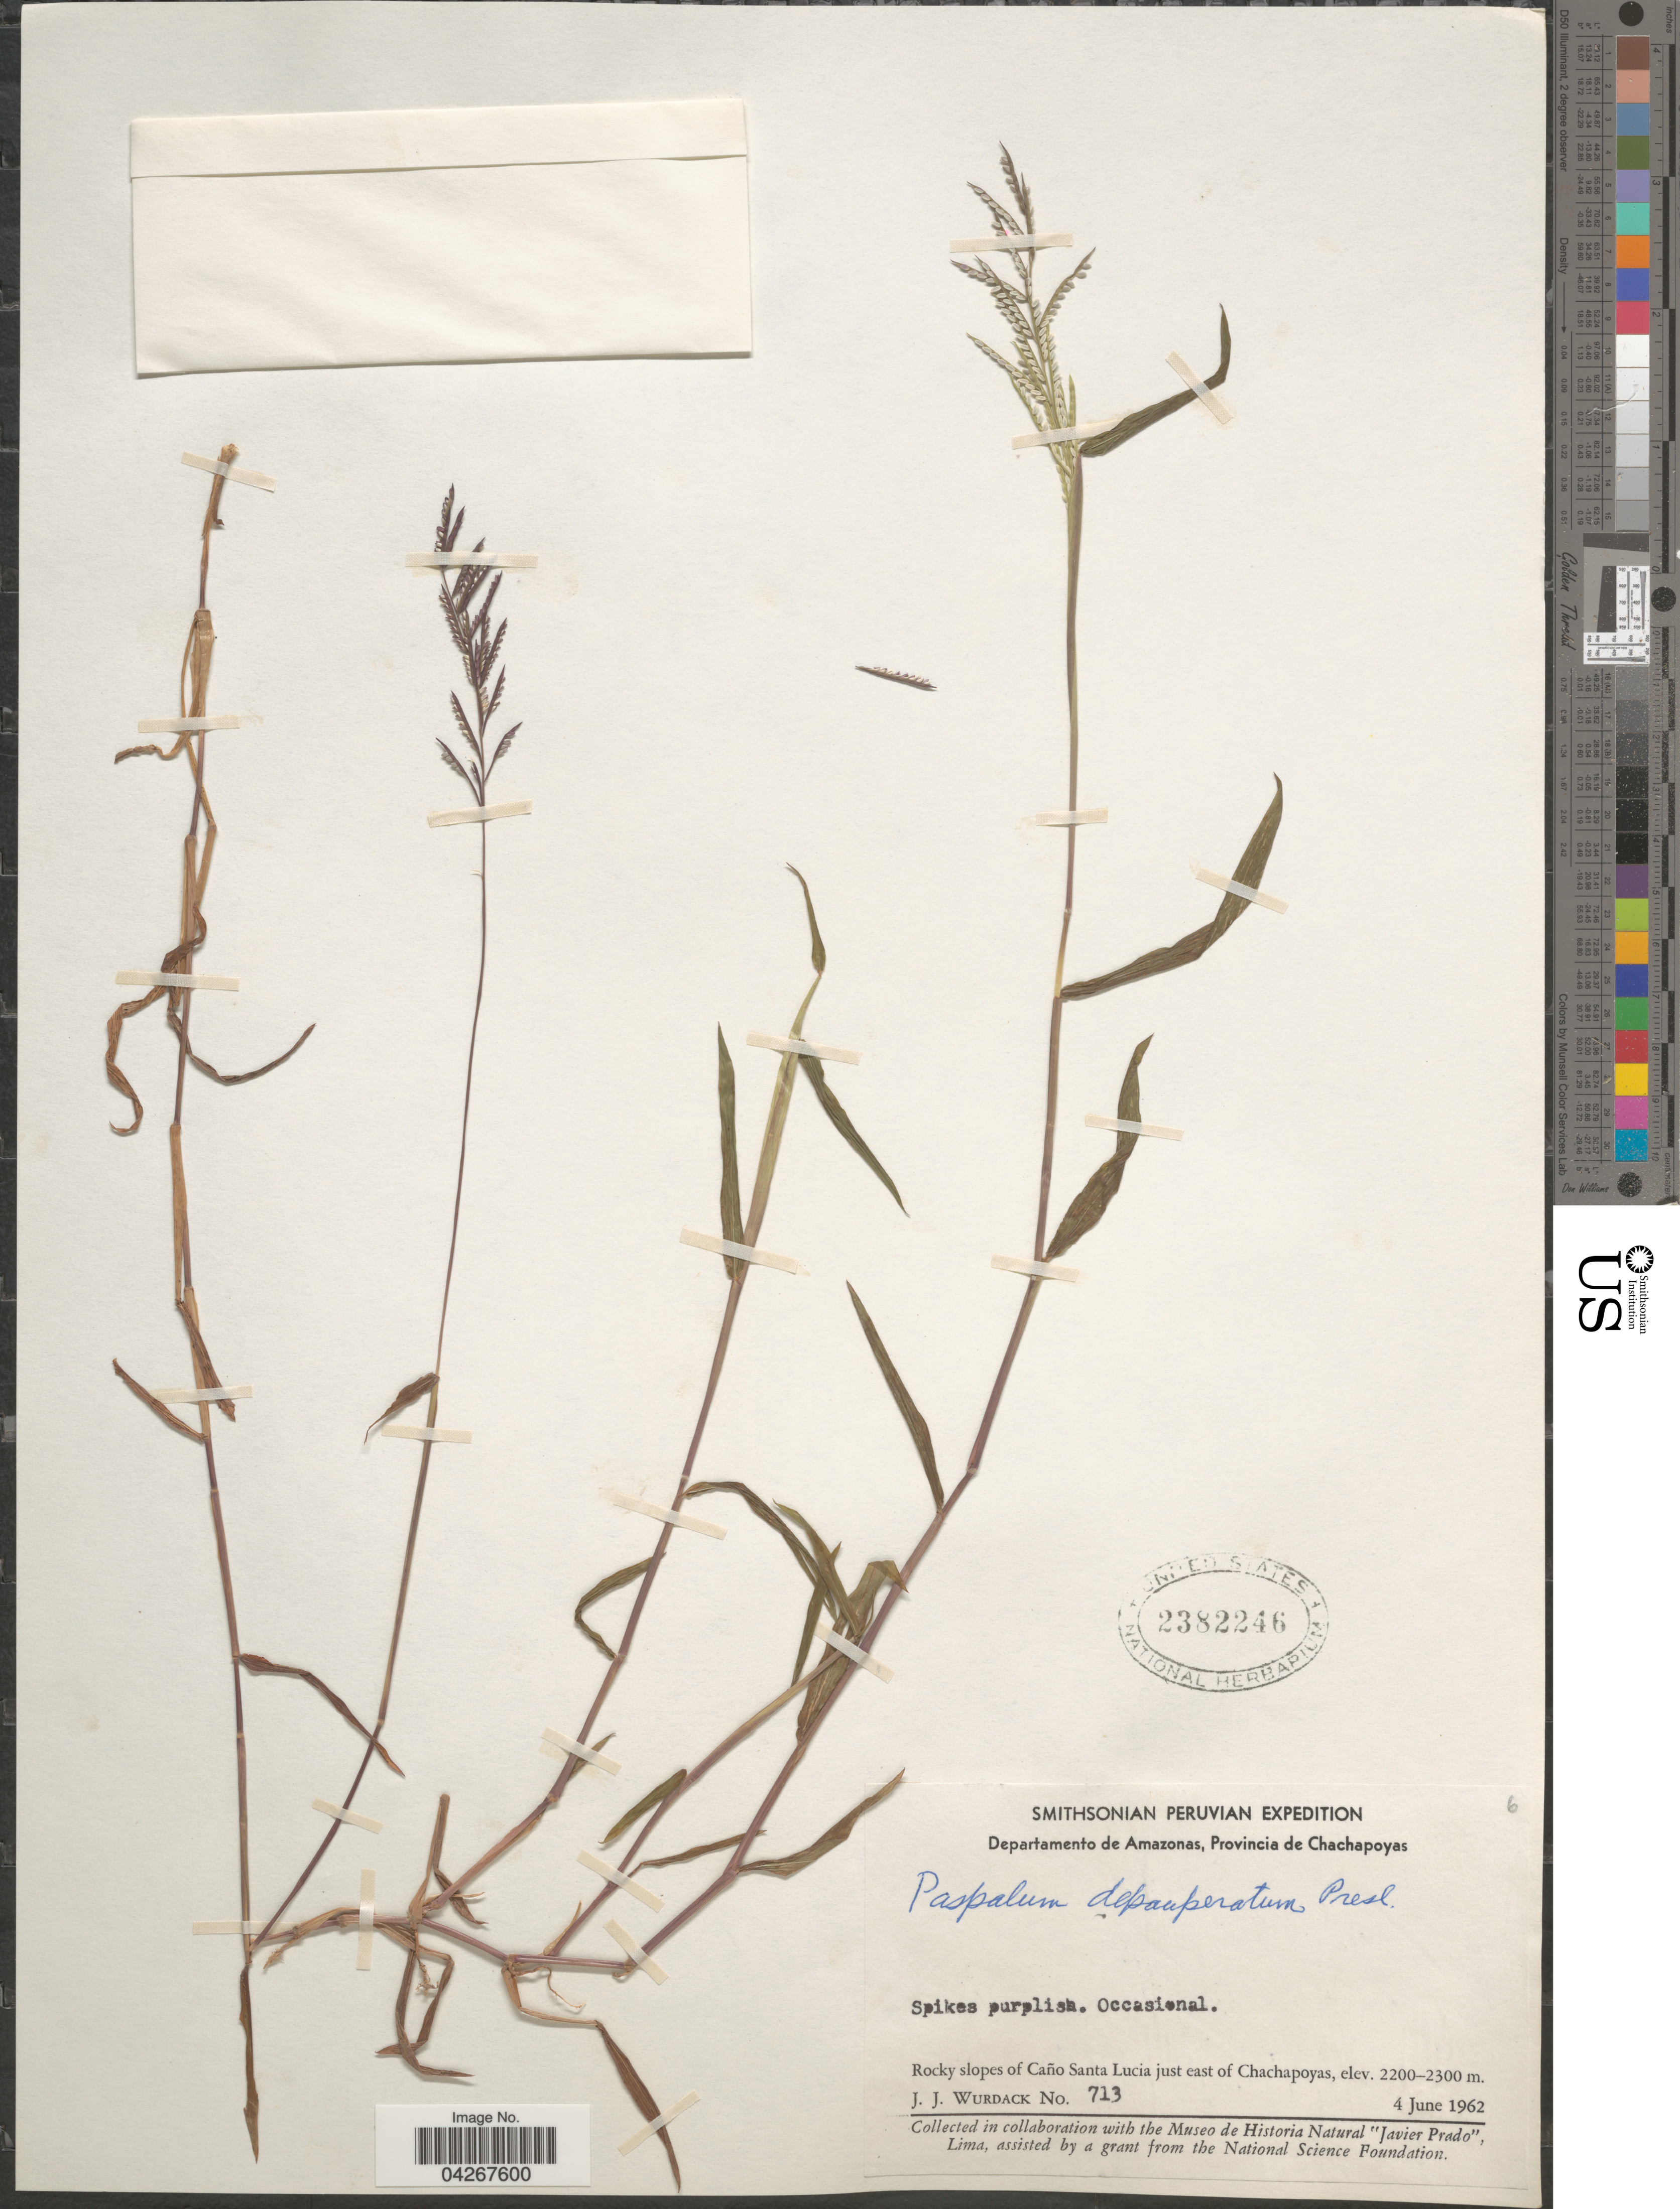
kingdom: Plantae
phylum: Tracheophyta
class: Liliopsida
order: Poales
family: Poaceae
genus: Paspalum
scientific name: Paspalum candidum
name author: (Humb. & Bonpl. ex Fleugge) Kunth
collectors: J. J. Wurdack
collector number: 713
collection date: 1962-06-04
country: Peru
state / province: Amazonas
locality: Smithsonian Peruvian Expedition. Departamento de Amazonas, Provincia de Chachapoyas. Rocky slopes of Caño Santa Lucia just east of Chachapoyas.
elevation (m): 2200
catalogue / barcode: US 2382246